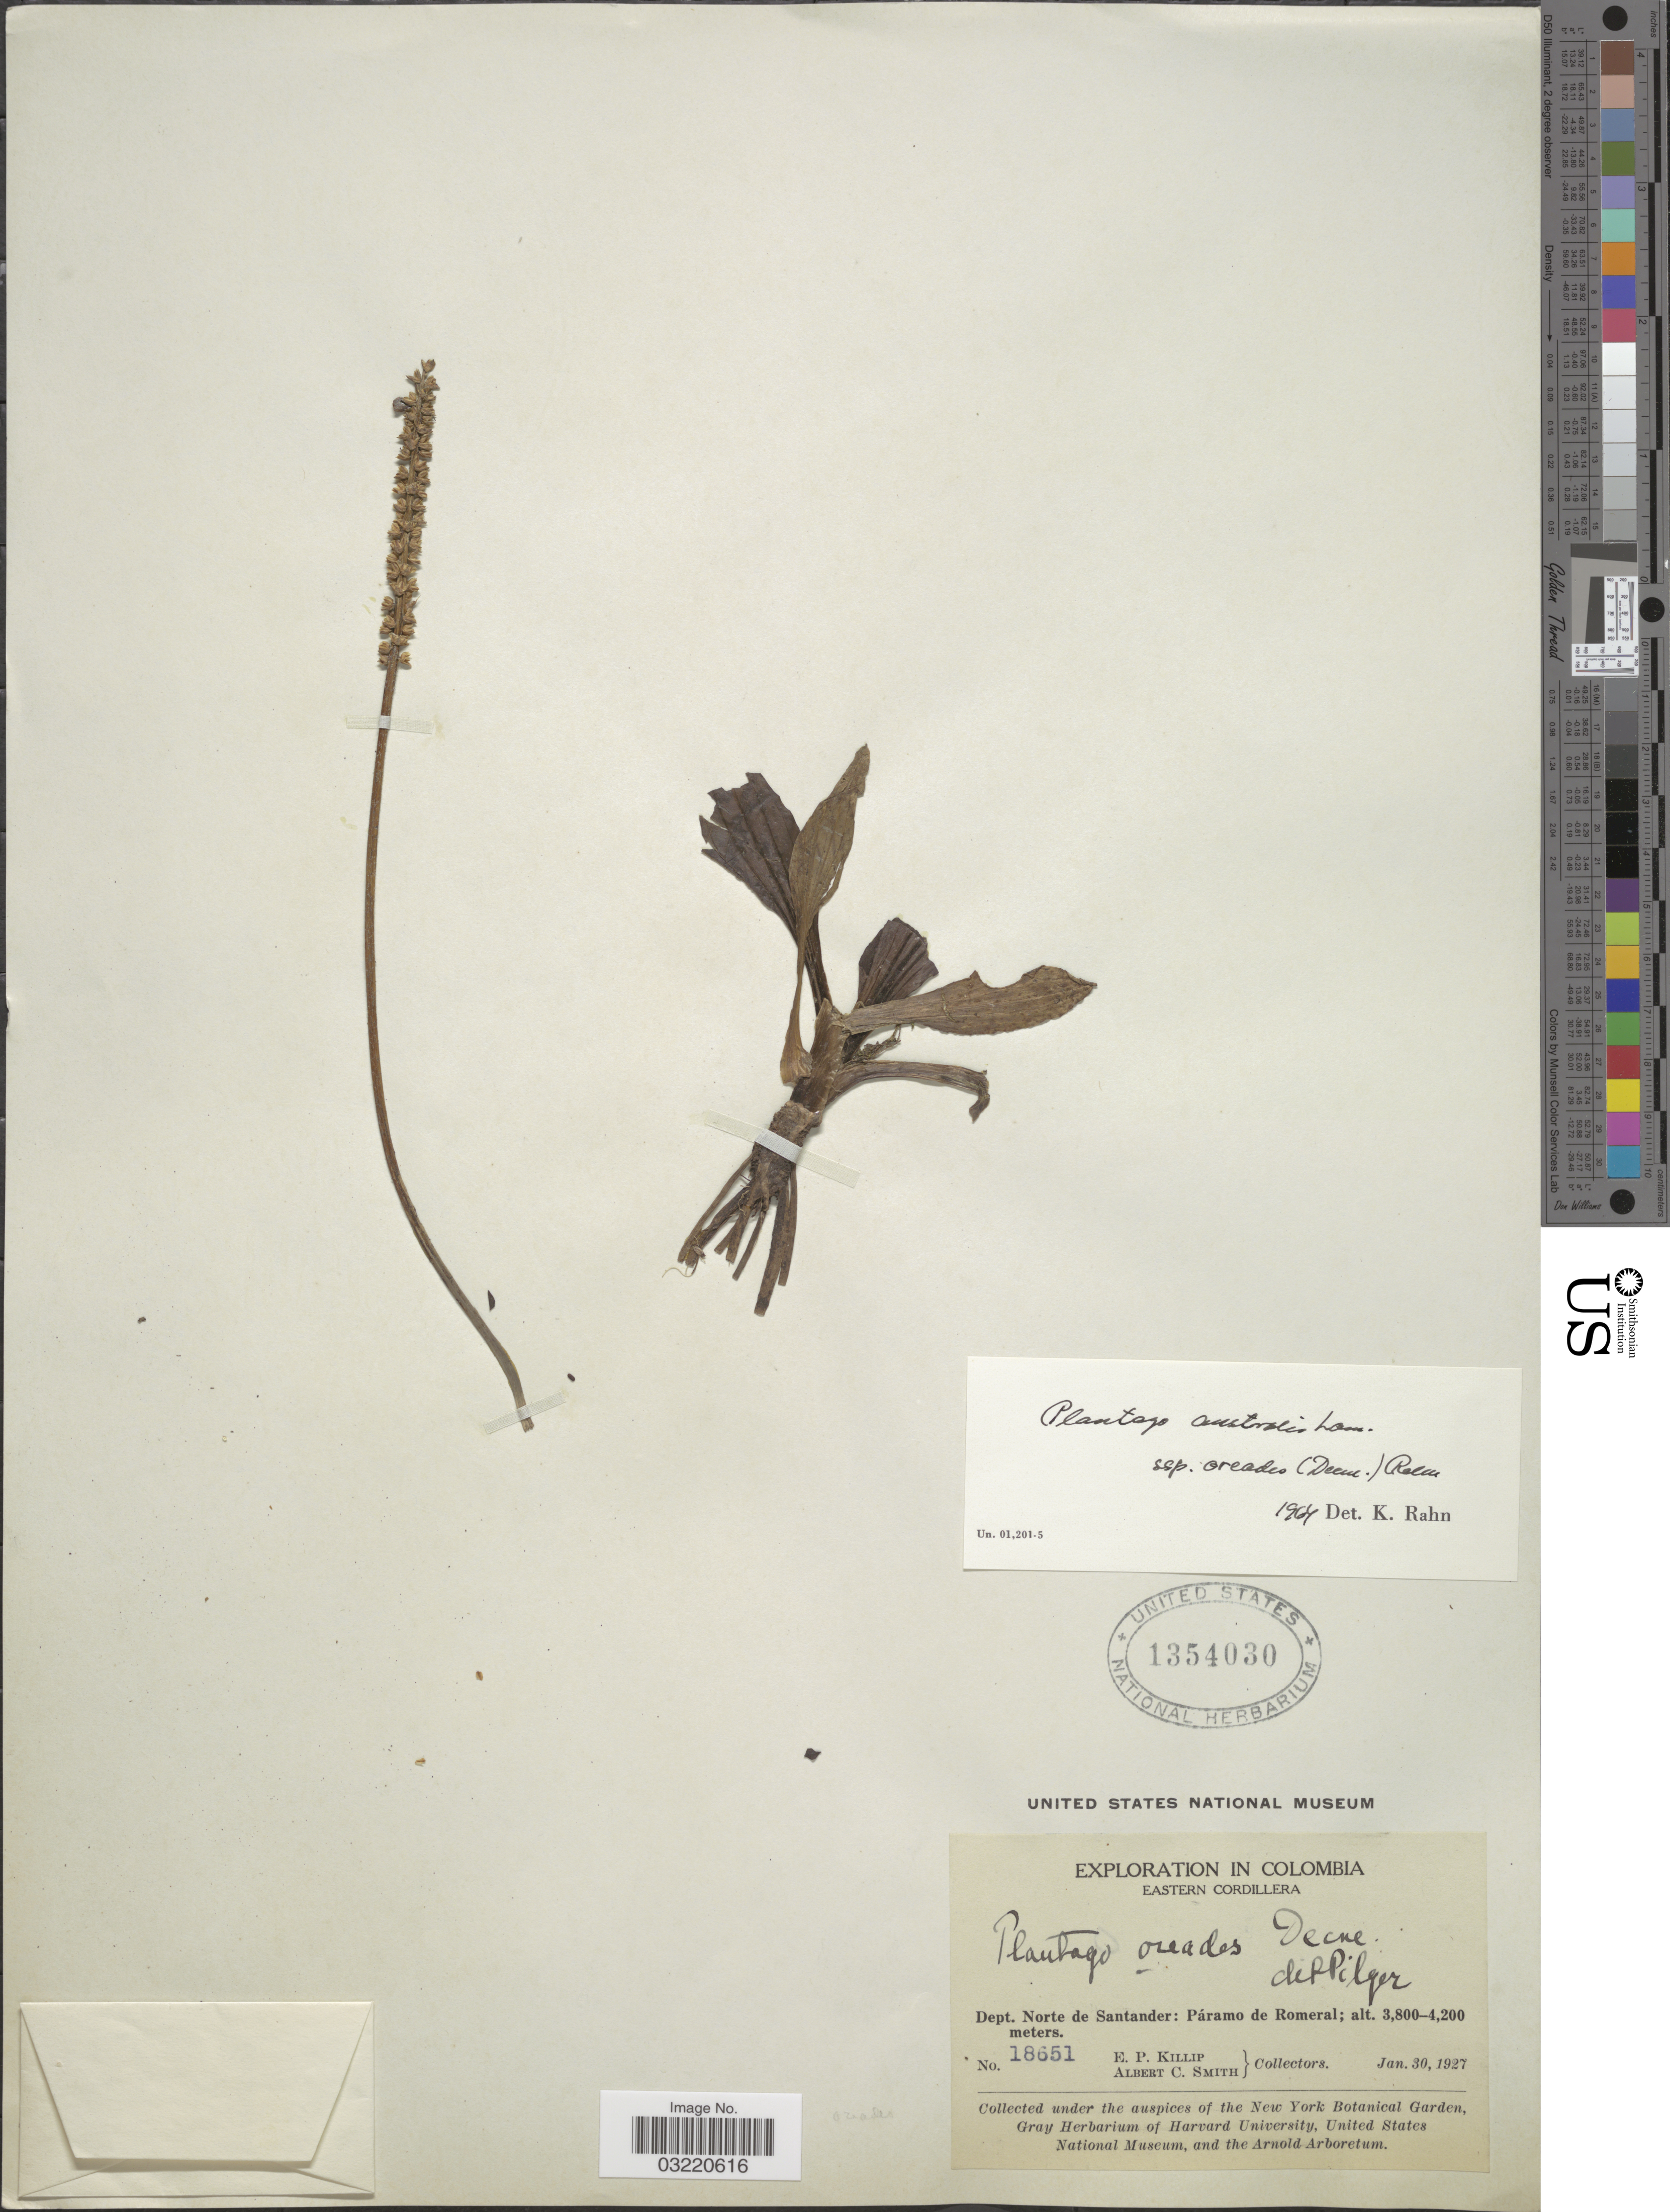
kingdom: Plantae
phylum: Tracheophyta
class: Magnoliopsida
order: Lamiales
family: Plantaginaceae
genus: Plantago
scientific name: Plantago australis subsp. oreades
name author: (Decne.) Rahn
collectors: E. P. Killip & A. C. Smith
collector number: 18651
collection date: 1927-01-30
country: Colombia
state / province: Norte de Santander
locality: Eastern Cordillera. Dept. Norte de Santander: Páramo de Romeral.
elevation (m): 3800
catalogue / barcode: US 1354030